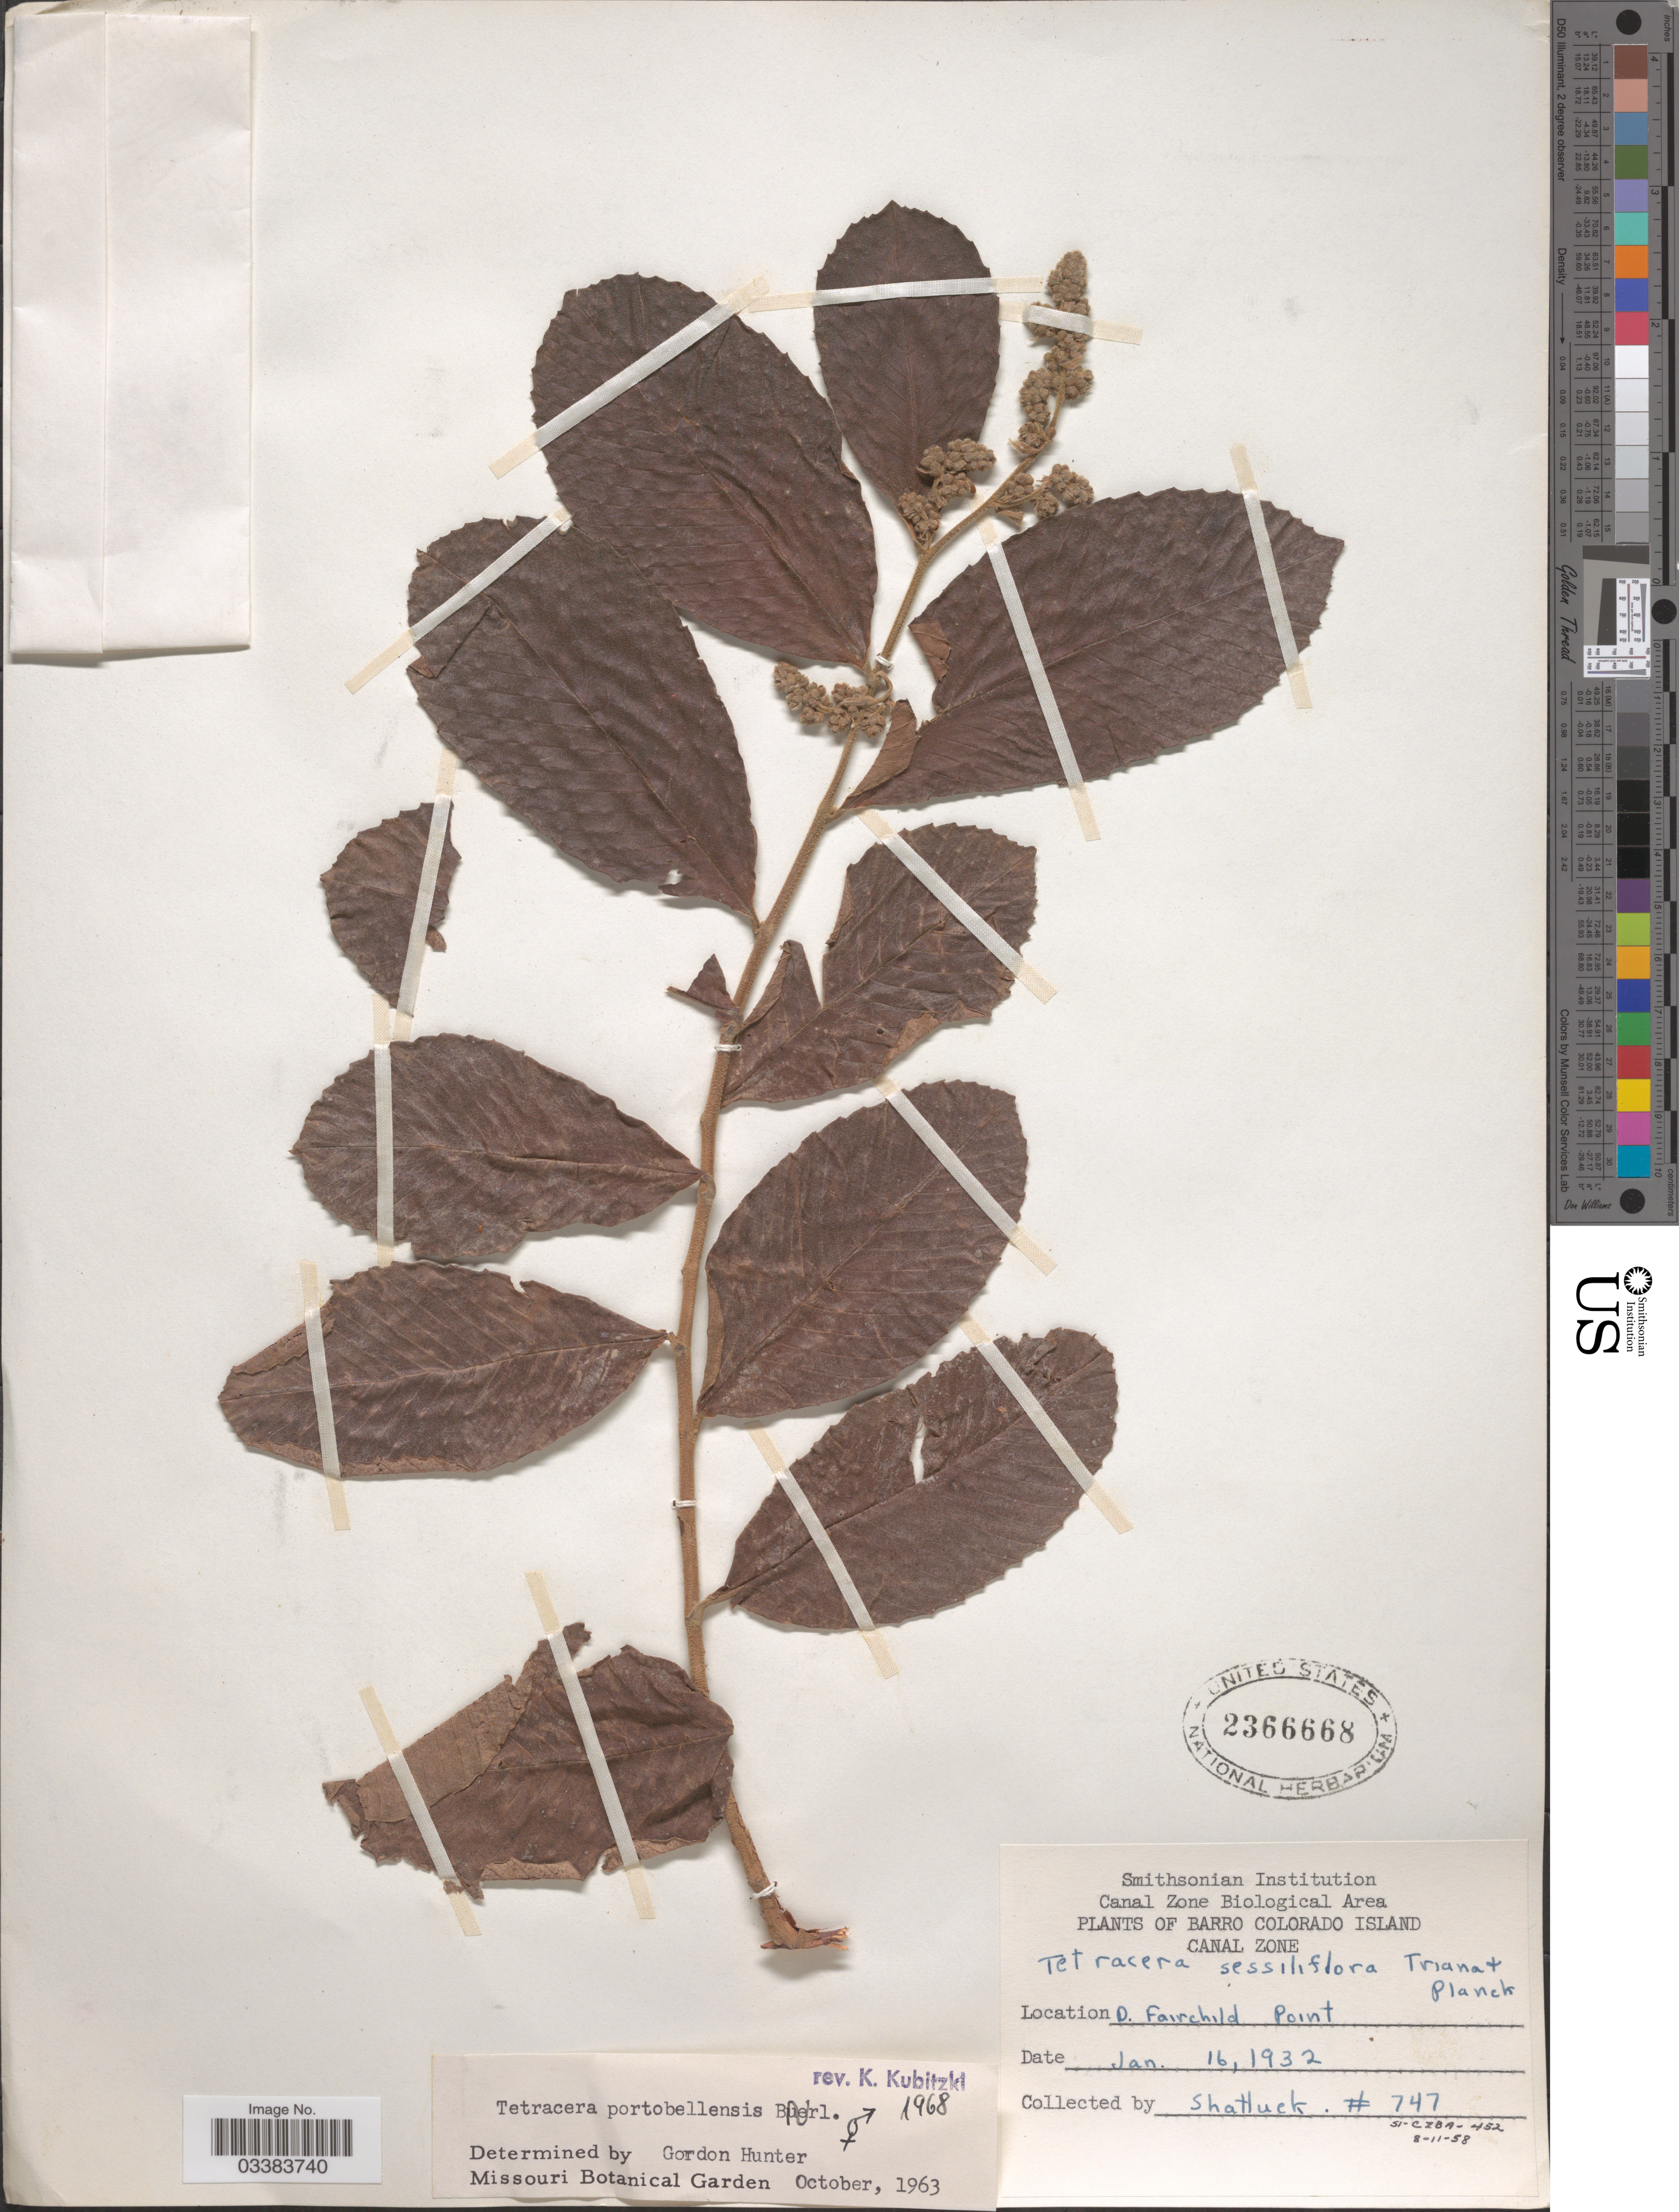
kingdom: Plantae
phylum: Tracheophyta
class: Magnoliopsida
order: Dilleniales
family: Dilleniaceae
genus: Tetracera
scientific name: Tetracera portobellensis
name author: Beurl.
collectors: Shattuck, --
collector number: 747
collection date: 1932-01-16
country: Panama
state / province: Panamá Oeste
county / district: Canal Zone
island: Barro Colorado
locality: Barro Colorado Island, Canal Zone. D. Fairchild Point.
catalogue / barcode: US 2366668